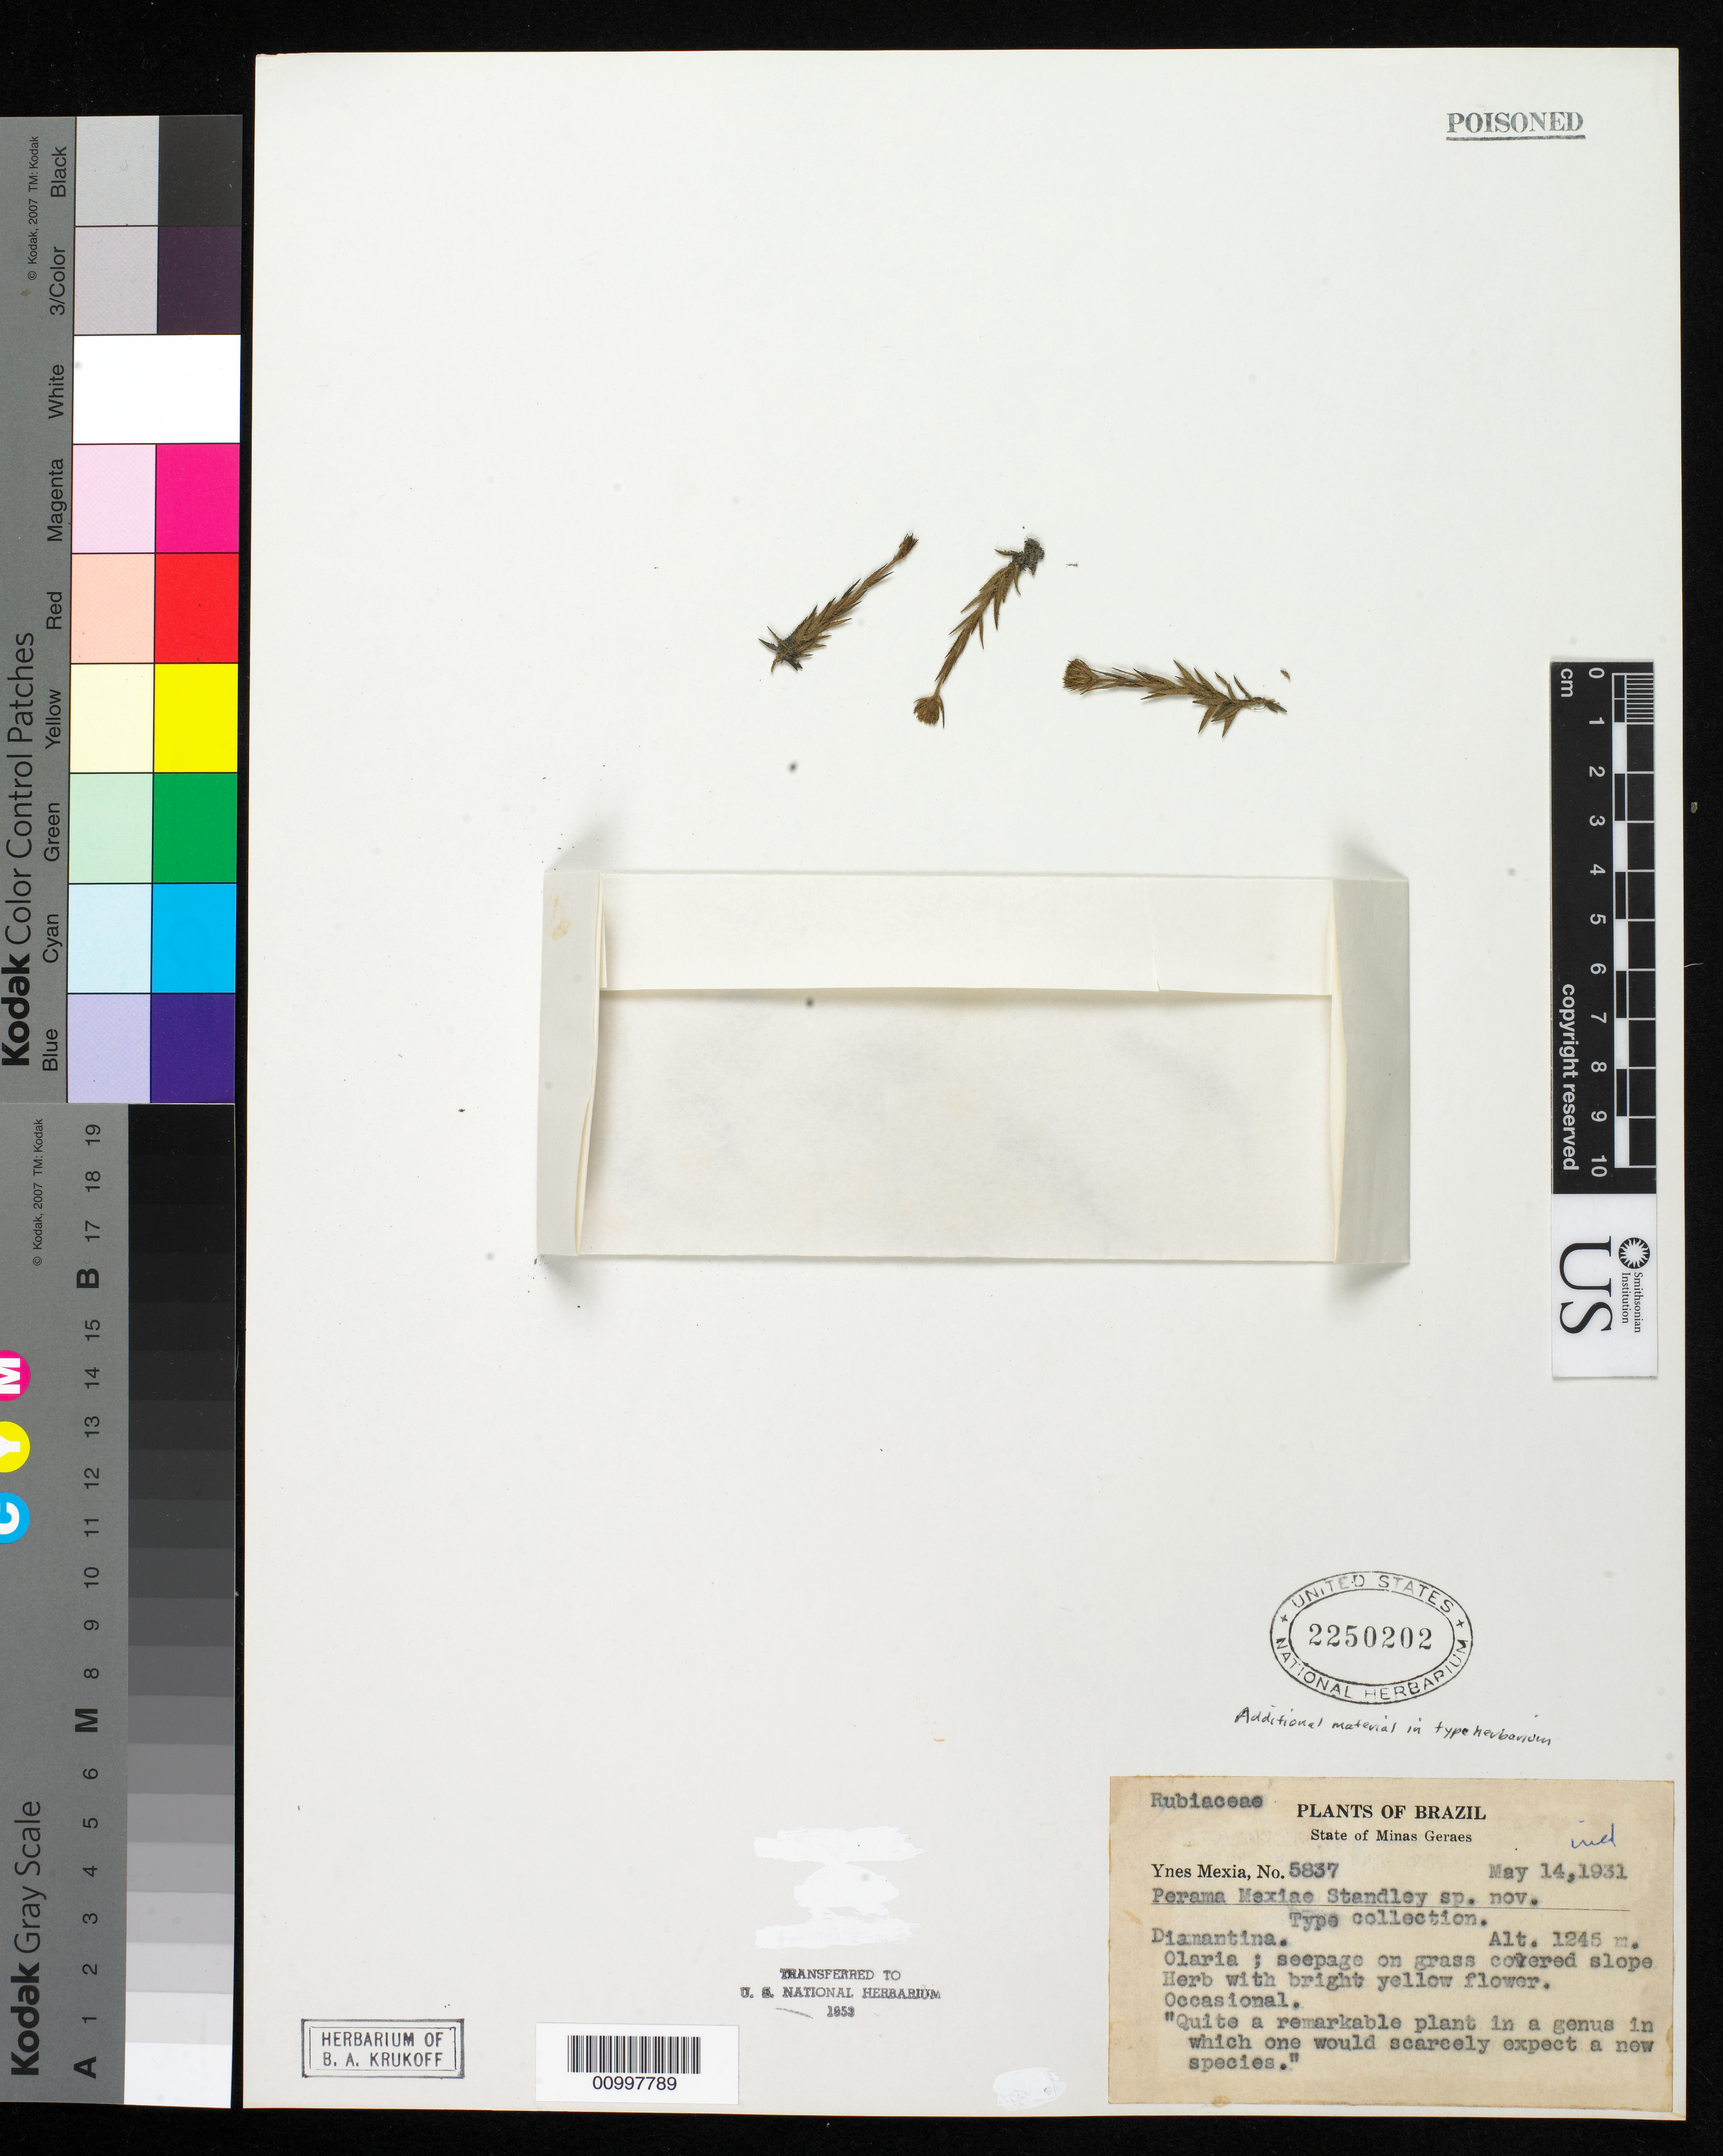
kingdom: Plantae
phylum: Tracheophyta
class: Magnoliopsida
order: Gentianales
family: Rubiaceae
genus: Perama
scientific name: Perama mexiae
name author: Standl. ex Steyerm.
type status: Isotype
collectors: Y. Mexia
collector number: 5837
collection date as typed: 14 May 1931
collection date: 1931-05-14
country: Brazil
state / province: Minas Gerais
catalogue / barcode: US 2250202